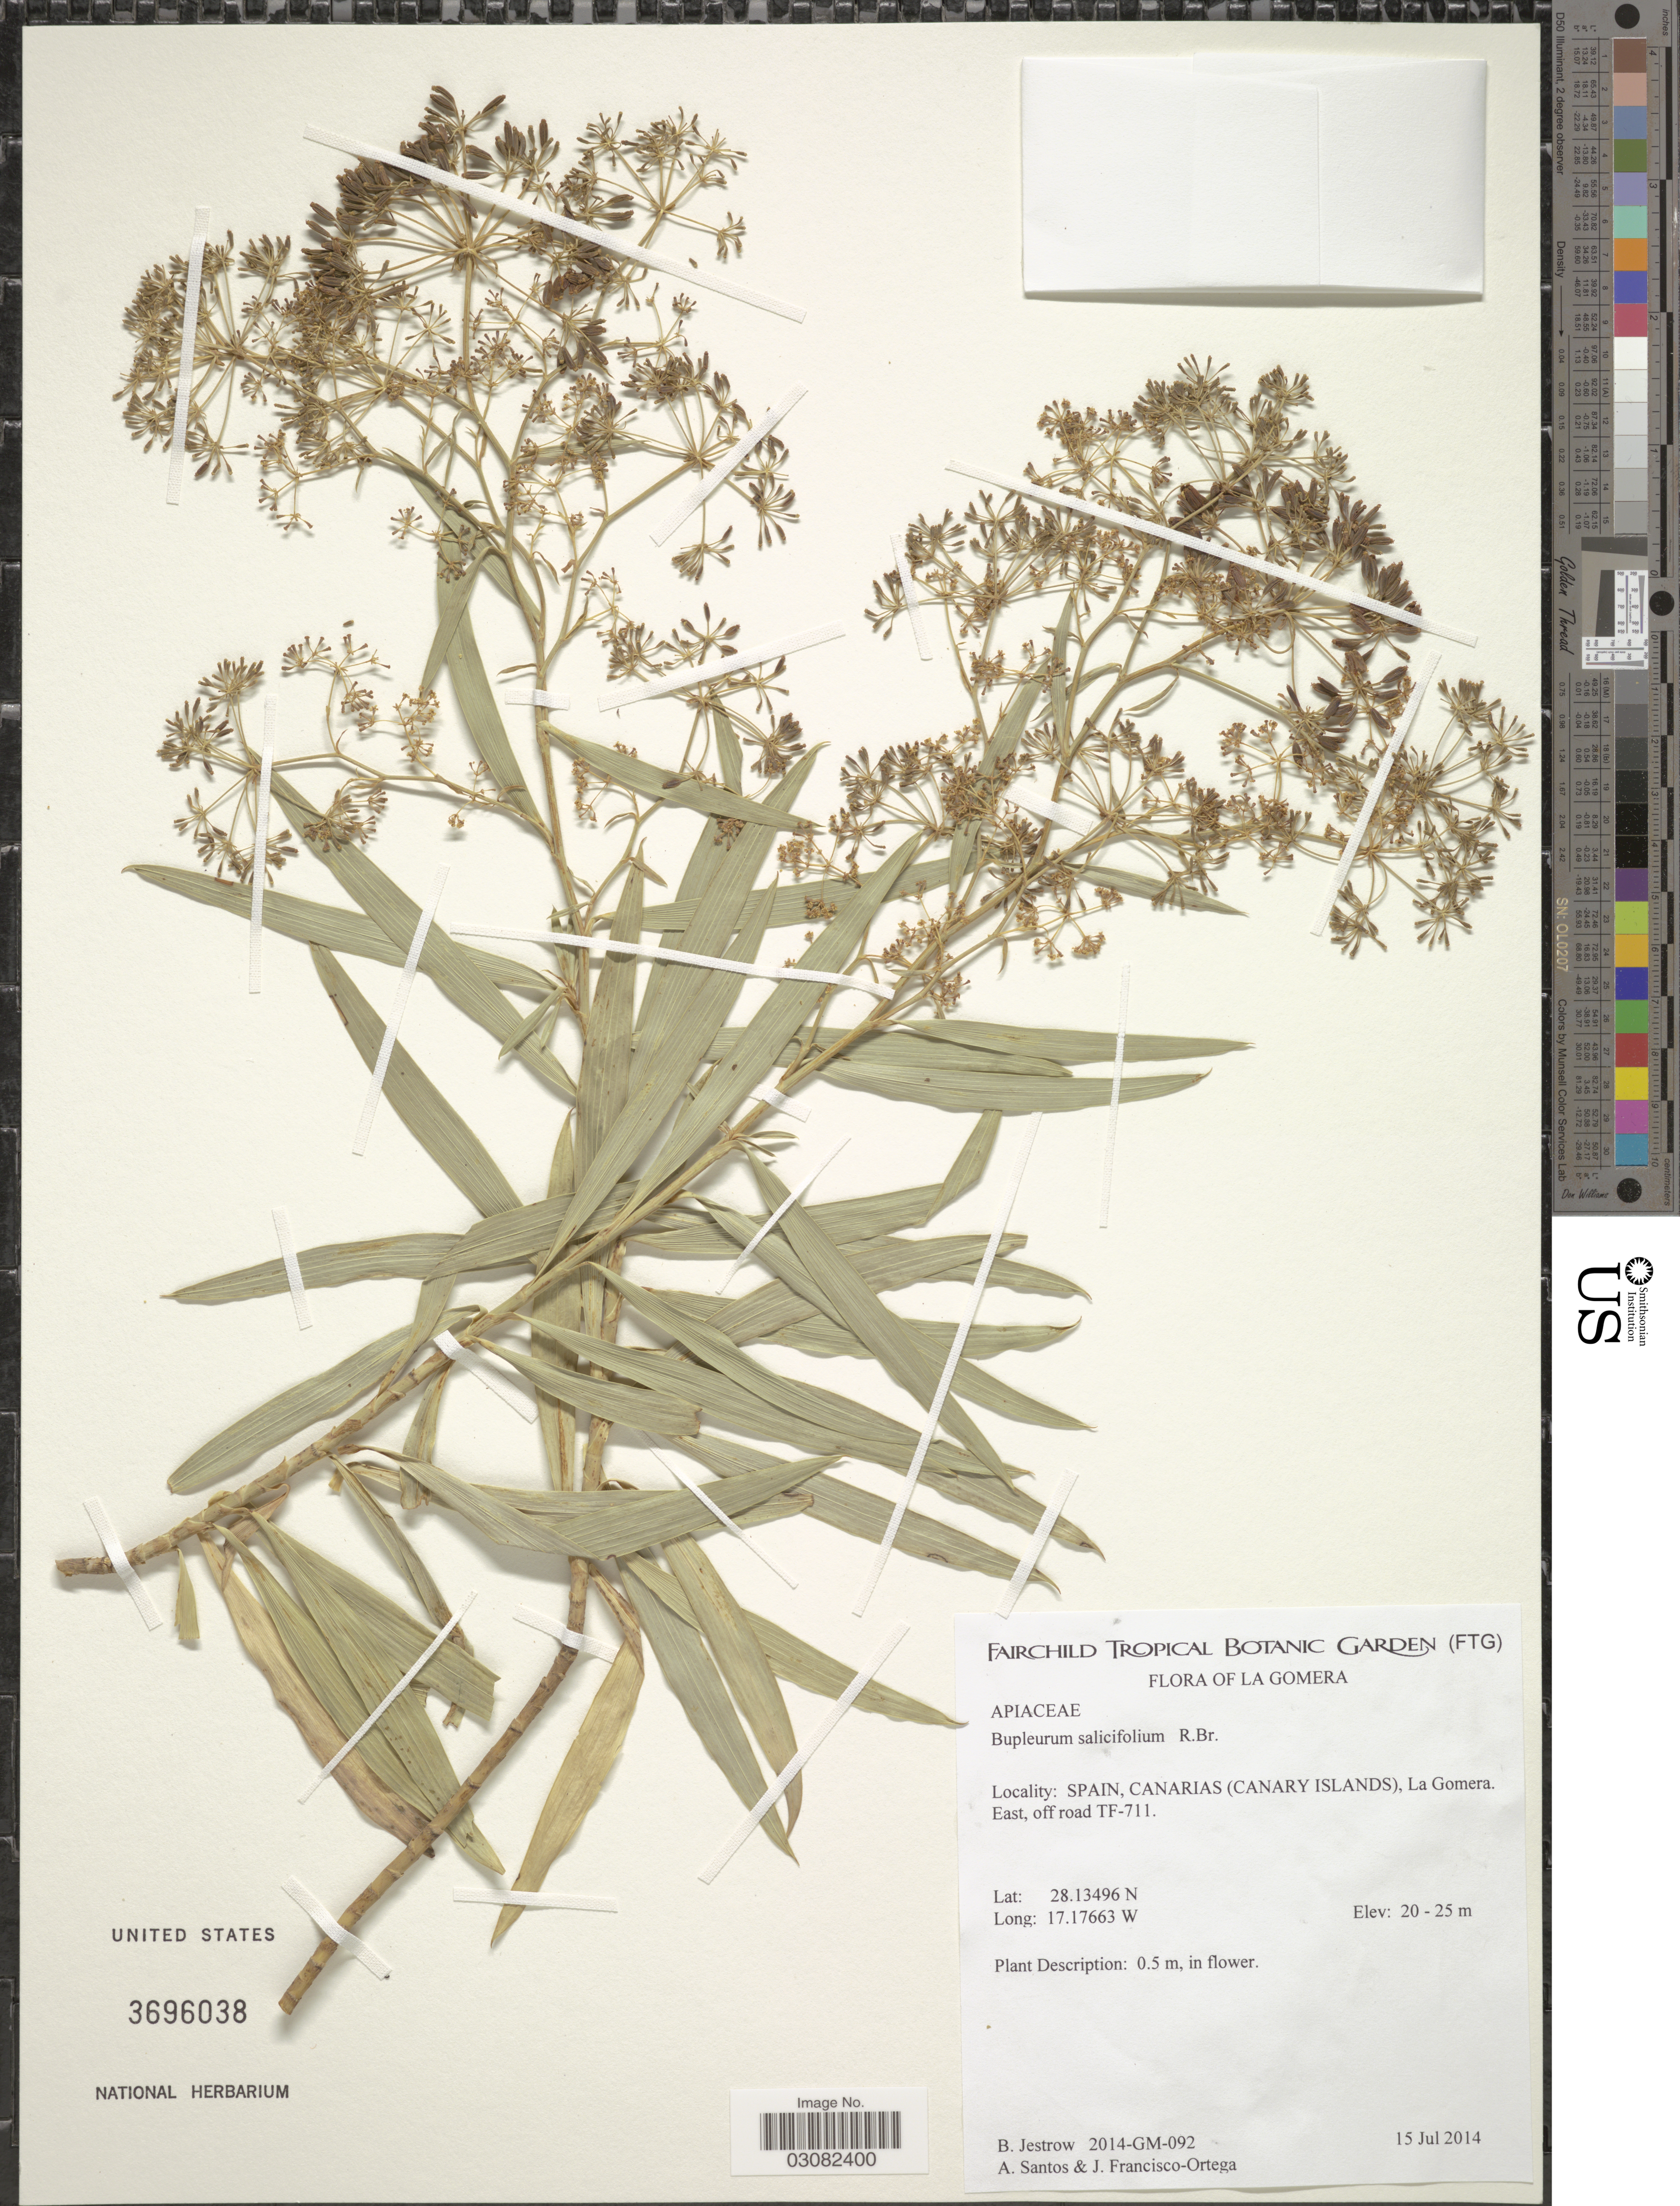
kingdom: Plantae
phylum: Tracheophyta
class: Magnoliopsida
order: Apiales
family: Apiaceae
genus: Bupleurum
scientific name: Bupleurum salicifolium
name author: R. Br.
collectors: B. Jestrow, A. Santos & F. J. Ortega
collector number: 2014-GM-092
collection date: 2014-07-15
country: Spain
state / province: Canarias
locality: La Gomera. Canarias (Canary Islands), La Gomera. East, off road TF-711.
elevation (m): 20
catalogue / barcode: US 3696038